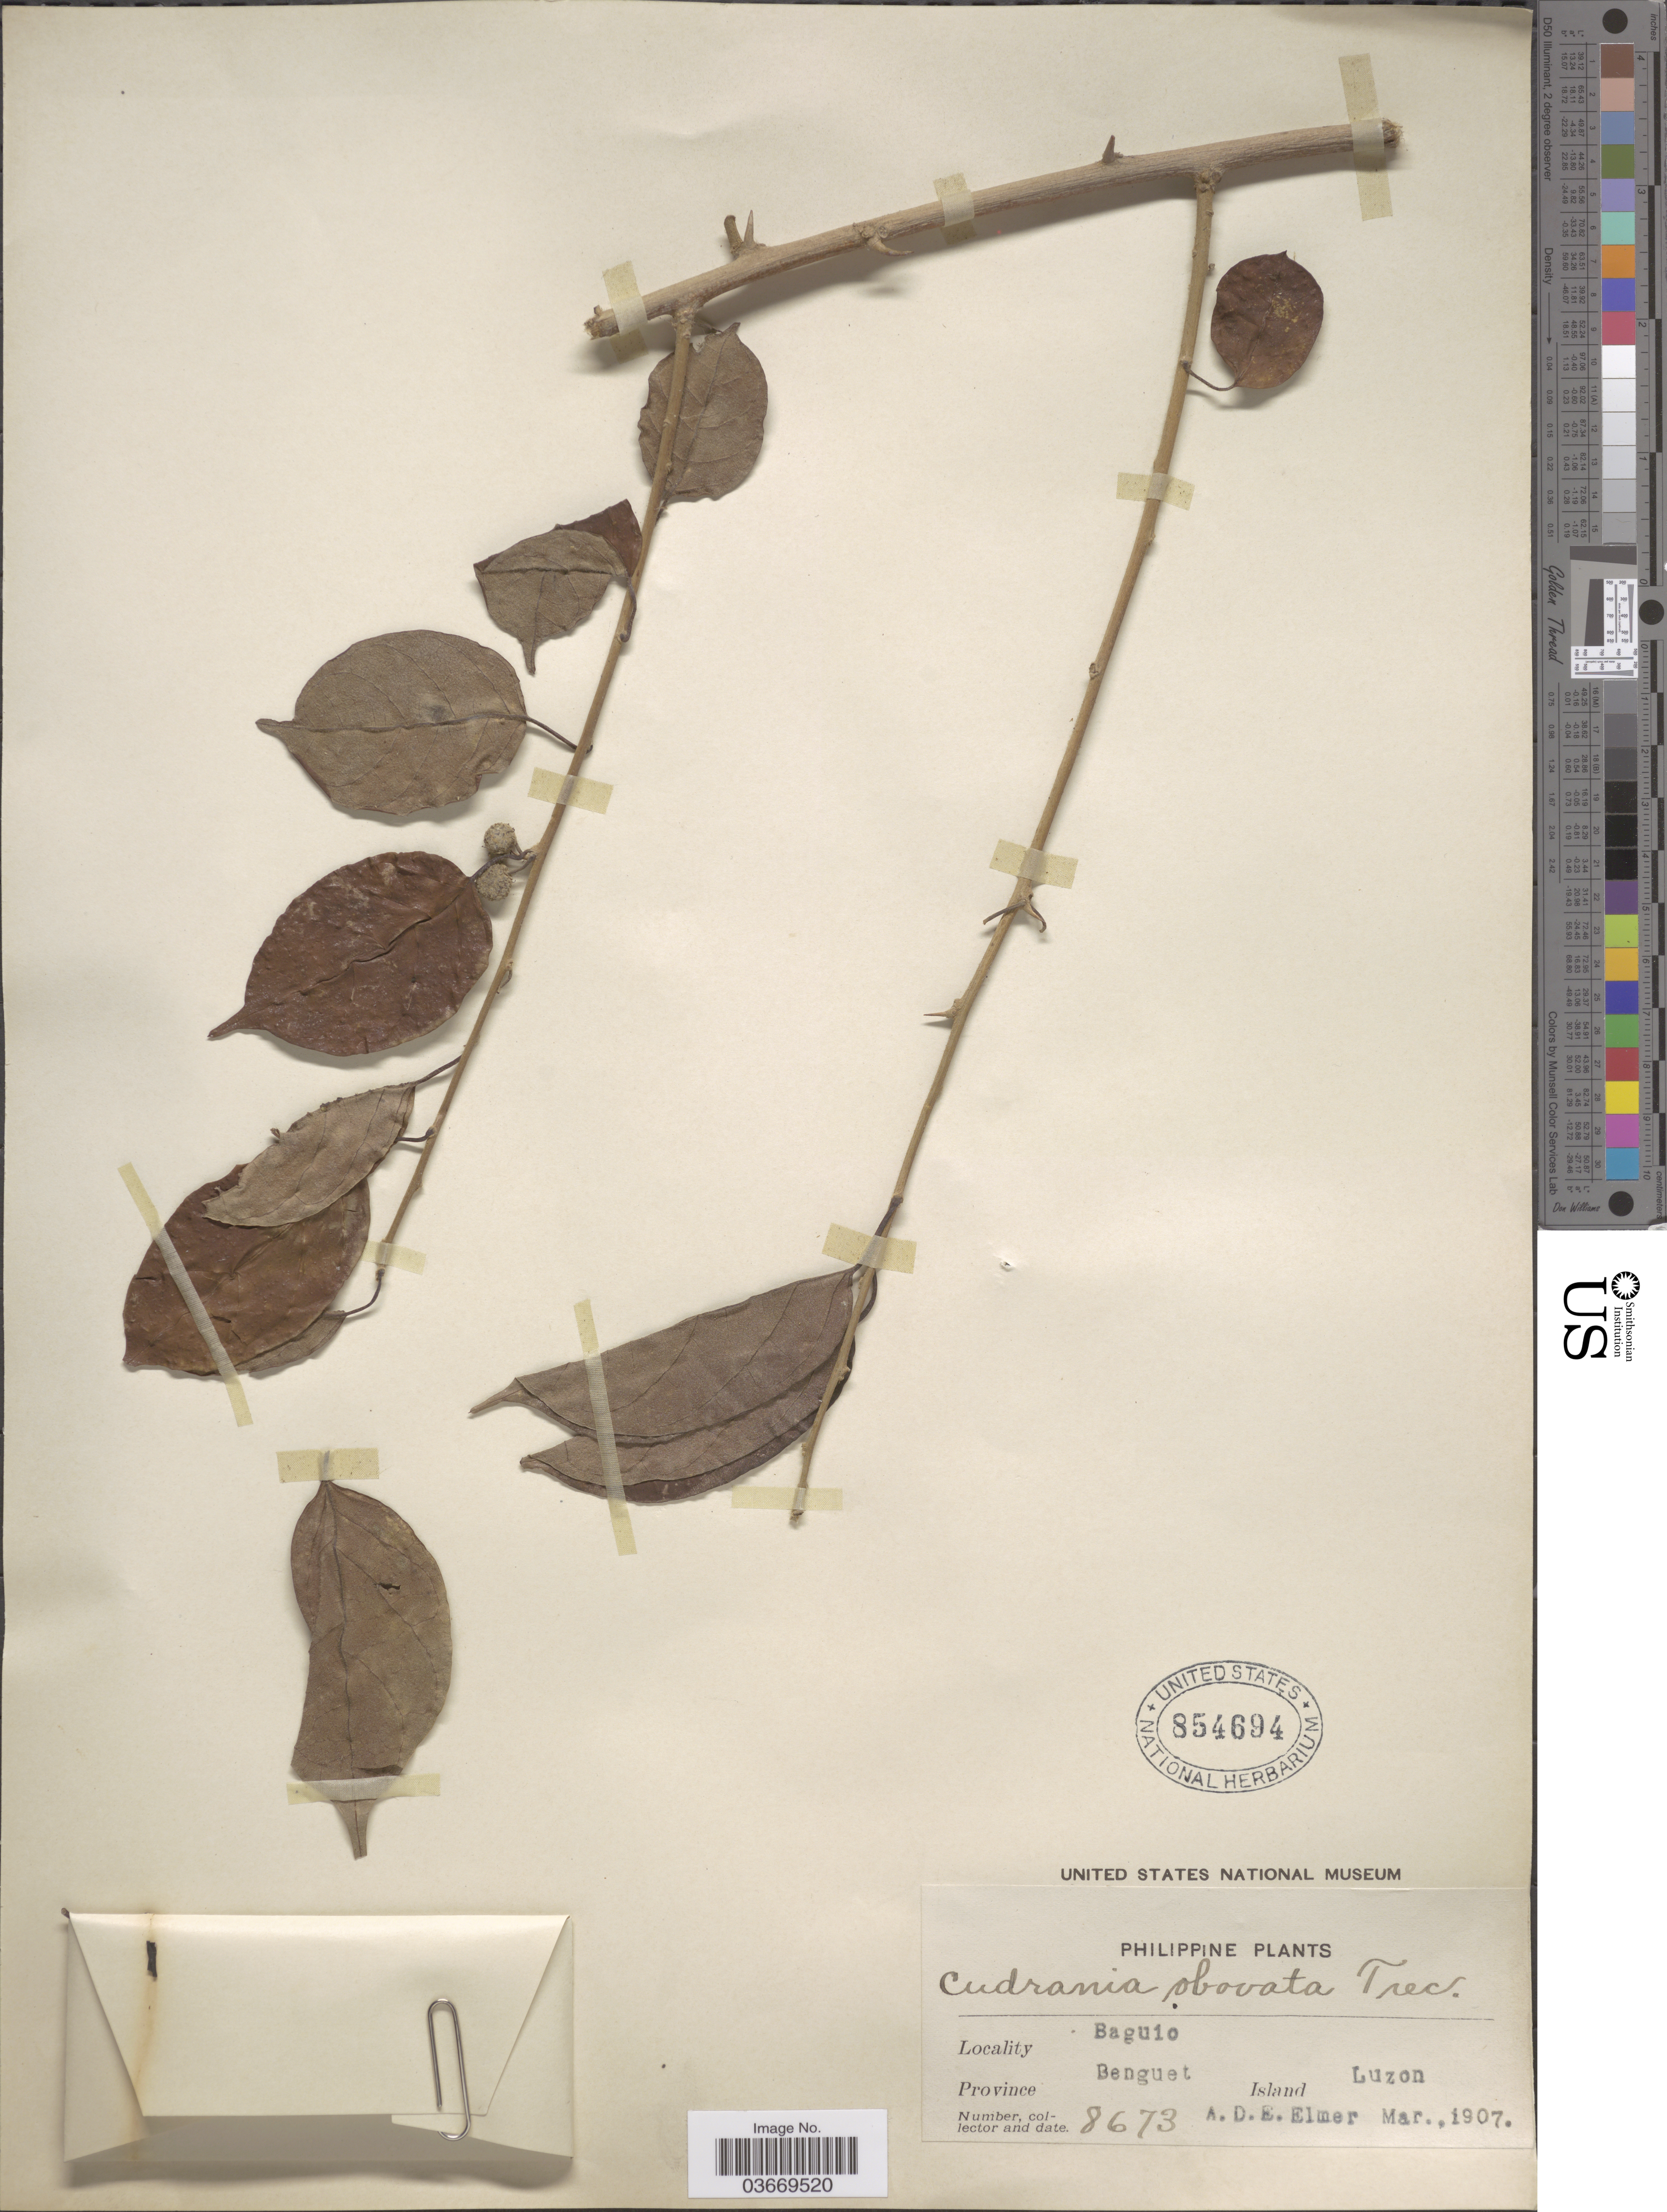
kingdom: Plantae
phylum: Tracheophyta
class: Magnoliopsida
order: Rosales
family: Moraceae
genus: Maclura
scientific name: Maclura cochinchinensis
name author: (Lour.) Corner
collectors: A. D. E. Elmer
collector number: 8673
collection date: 1907-03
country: Philippines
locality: Baguio, Province Benguet, Island Luzon.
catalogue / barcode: US 854694